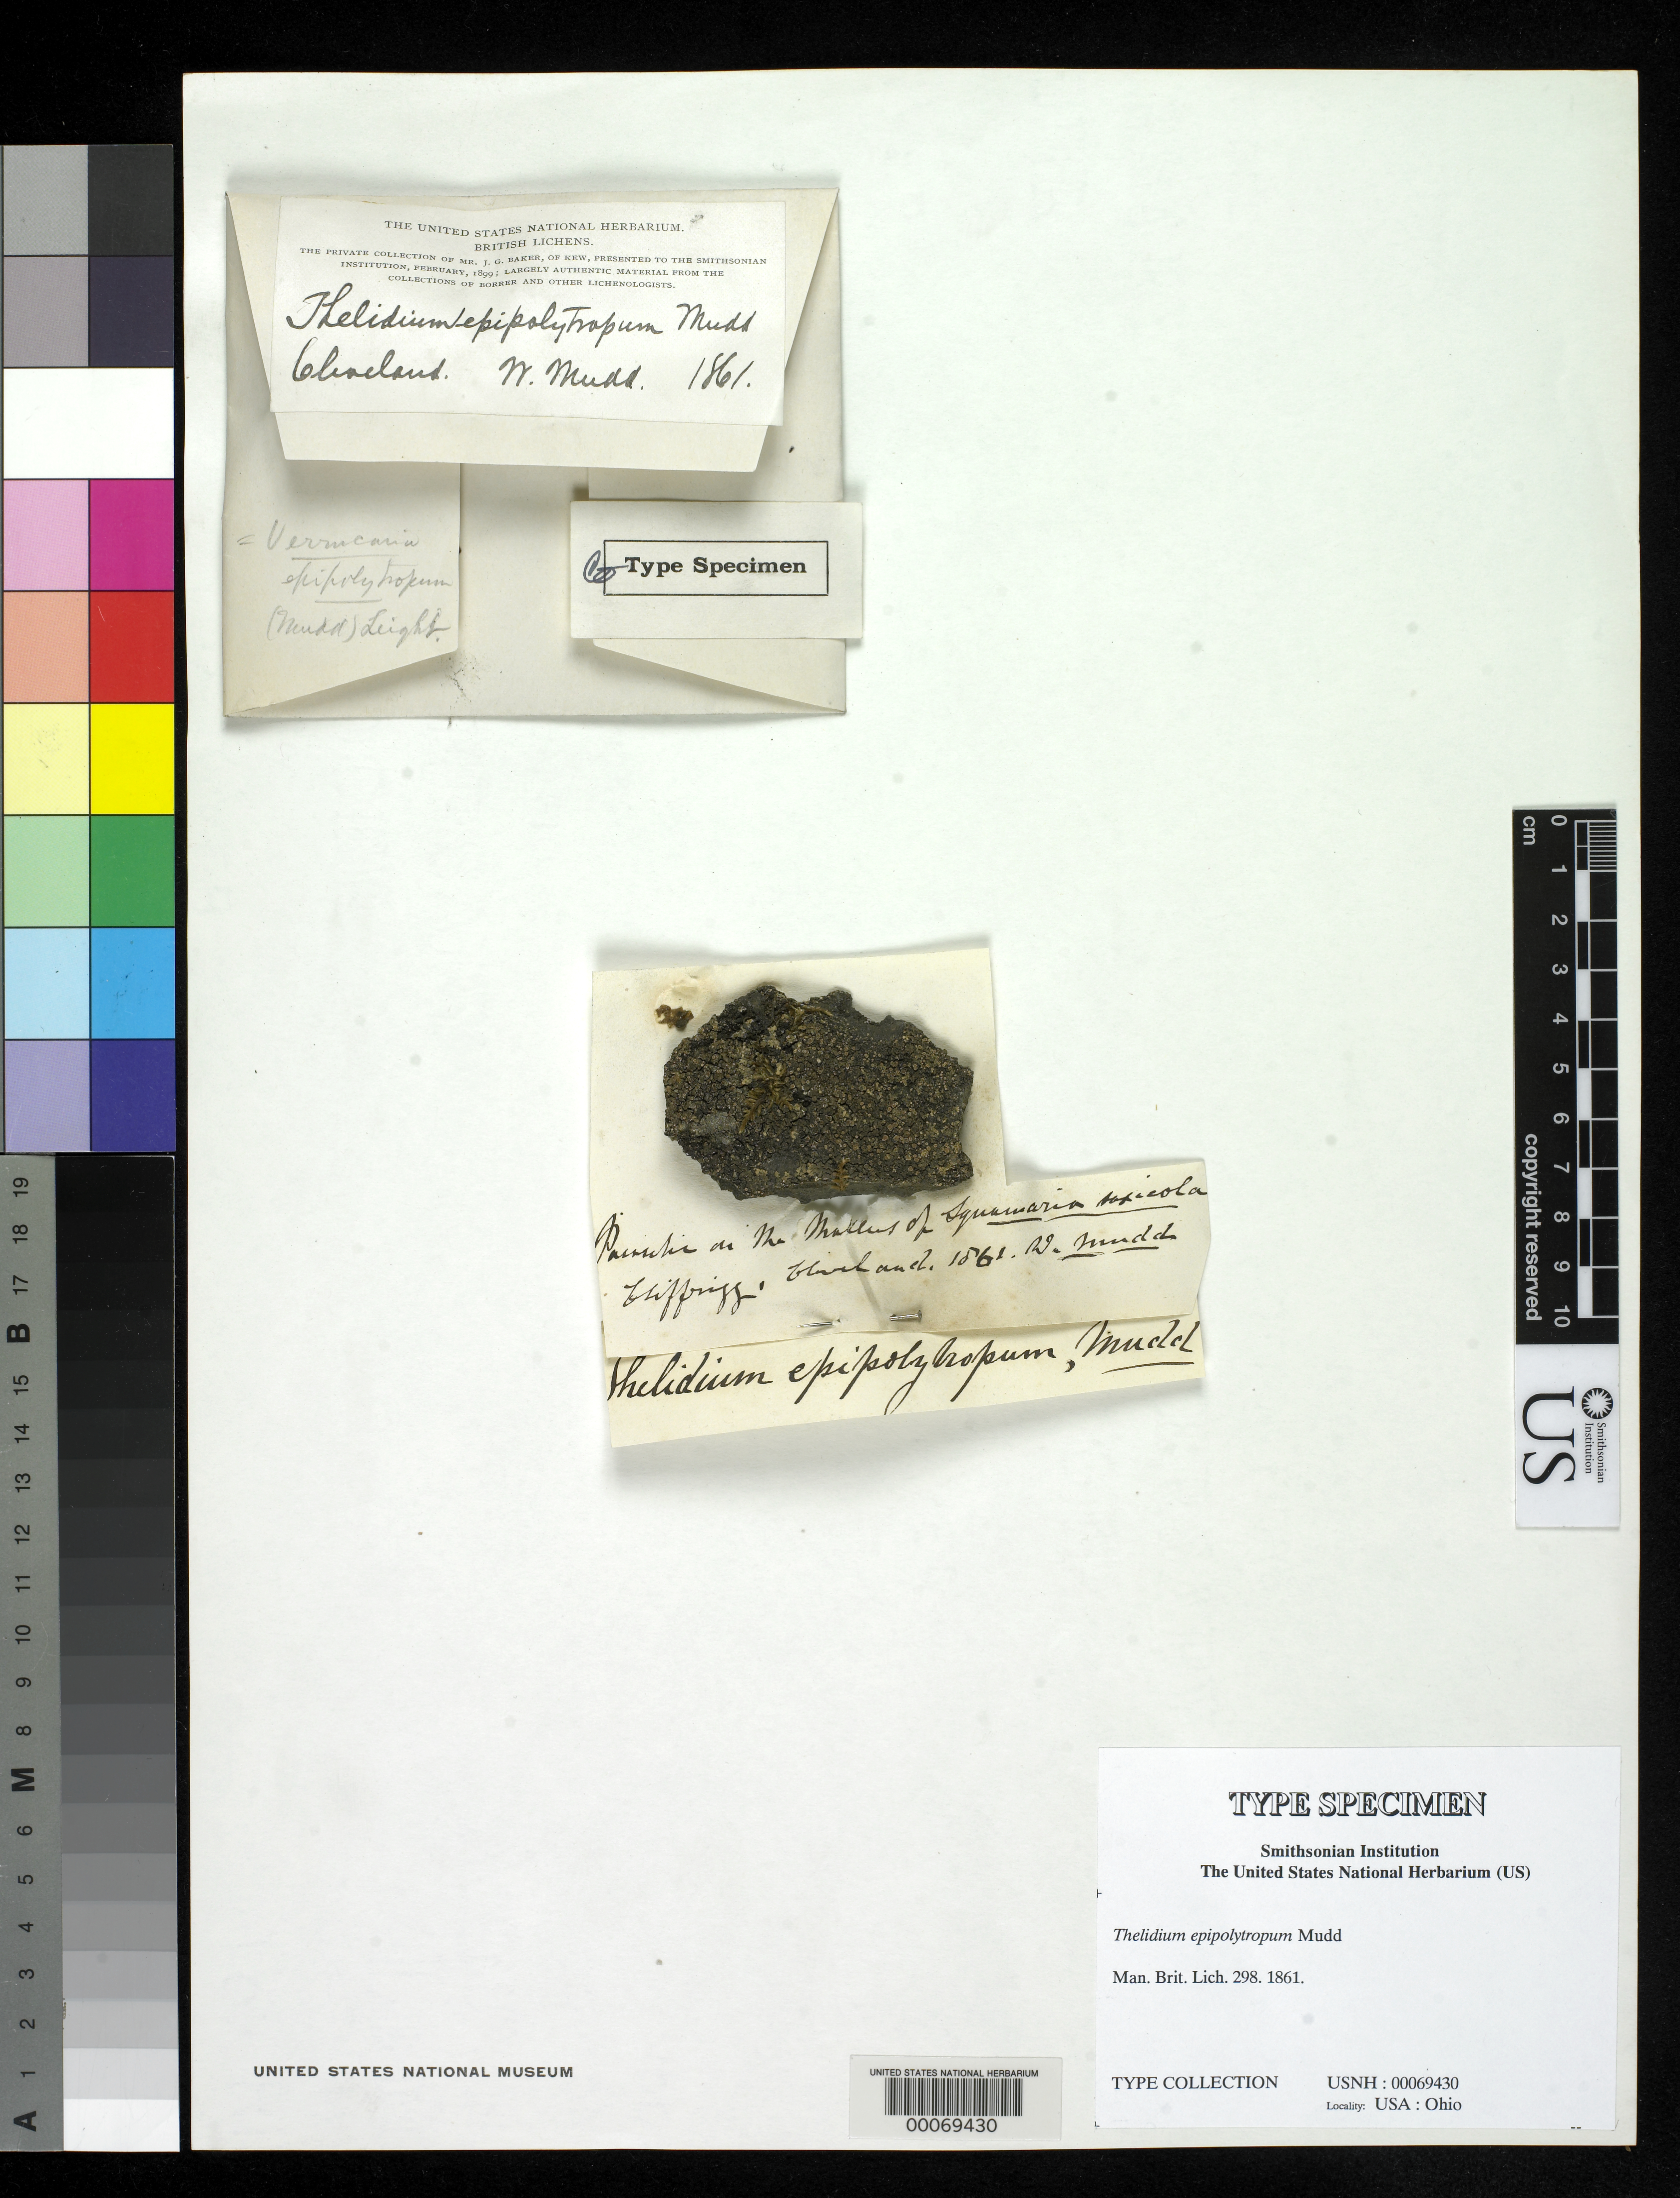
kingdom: Fungi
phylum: Ascomycota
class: Eurotiomycetes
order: Verrucariales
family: Verrucariaceae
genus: Thelidium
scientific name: Thelidium epipolytropum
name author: Mudd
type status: Type Collection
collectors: W. Mudd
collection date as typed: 1861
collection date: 1861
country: United States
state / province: Ohio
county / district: Cuyahoga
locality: Cleveland.